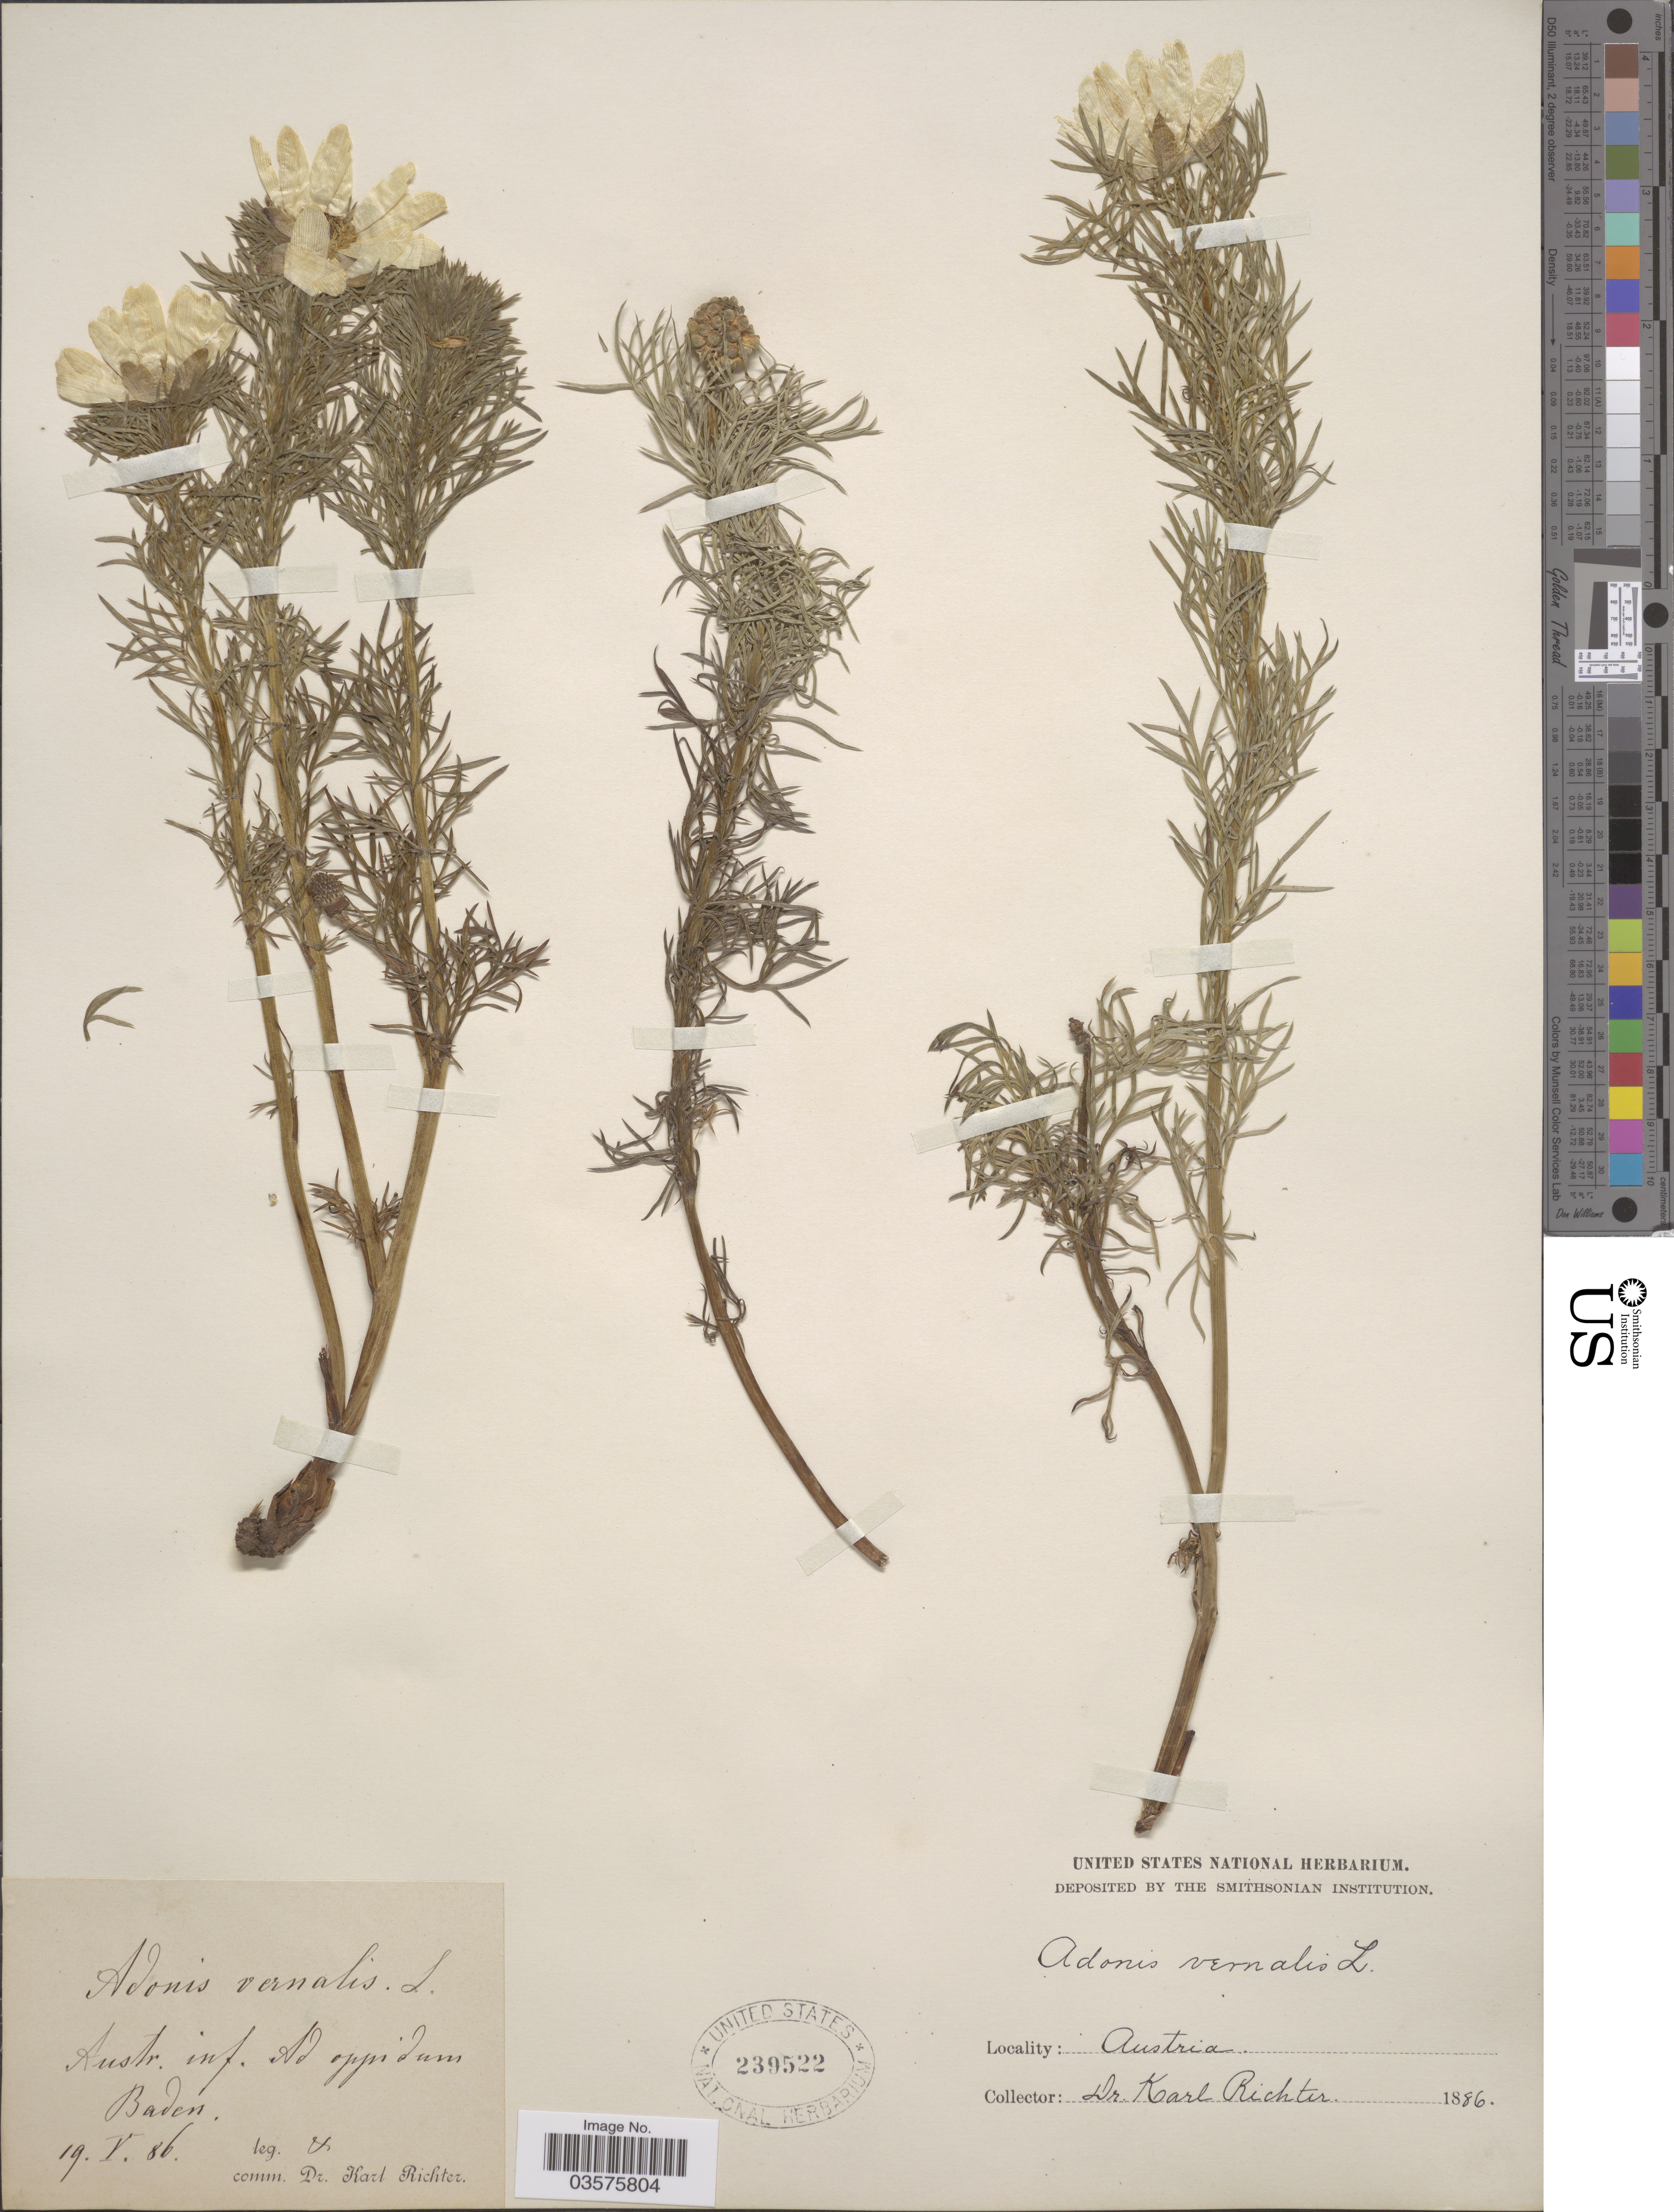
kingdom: Plantae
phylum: Tracheophyta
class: Magnoliopsida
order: Ranunculales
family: Ranunculaceae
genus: Adonis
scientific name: Adonis vernalis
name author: L.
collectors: K. Richter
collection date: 1886-05-19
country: Austria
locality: Austr. inf. Ad oppidum Baden.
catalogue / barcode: US 239522